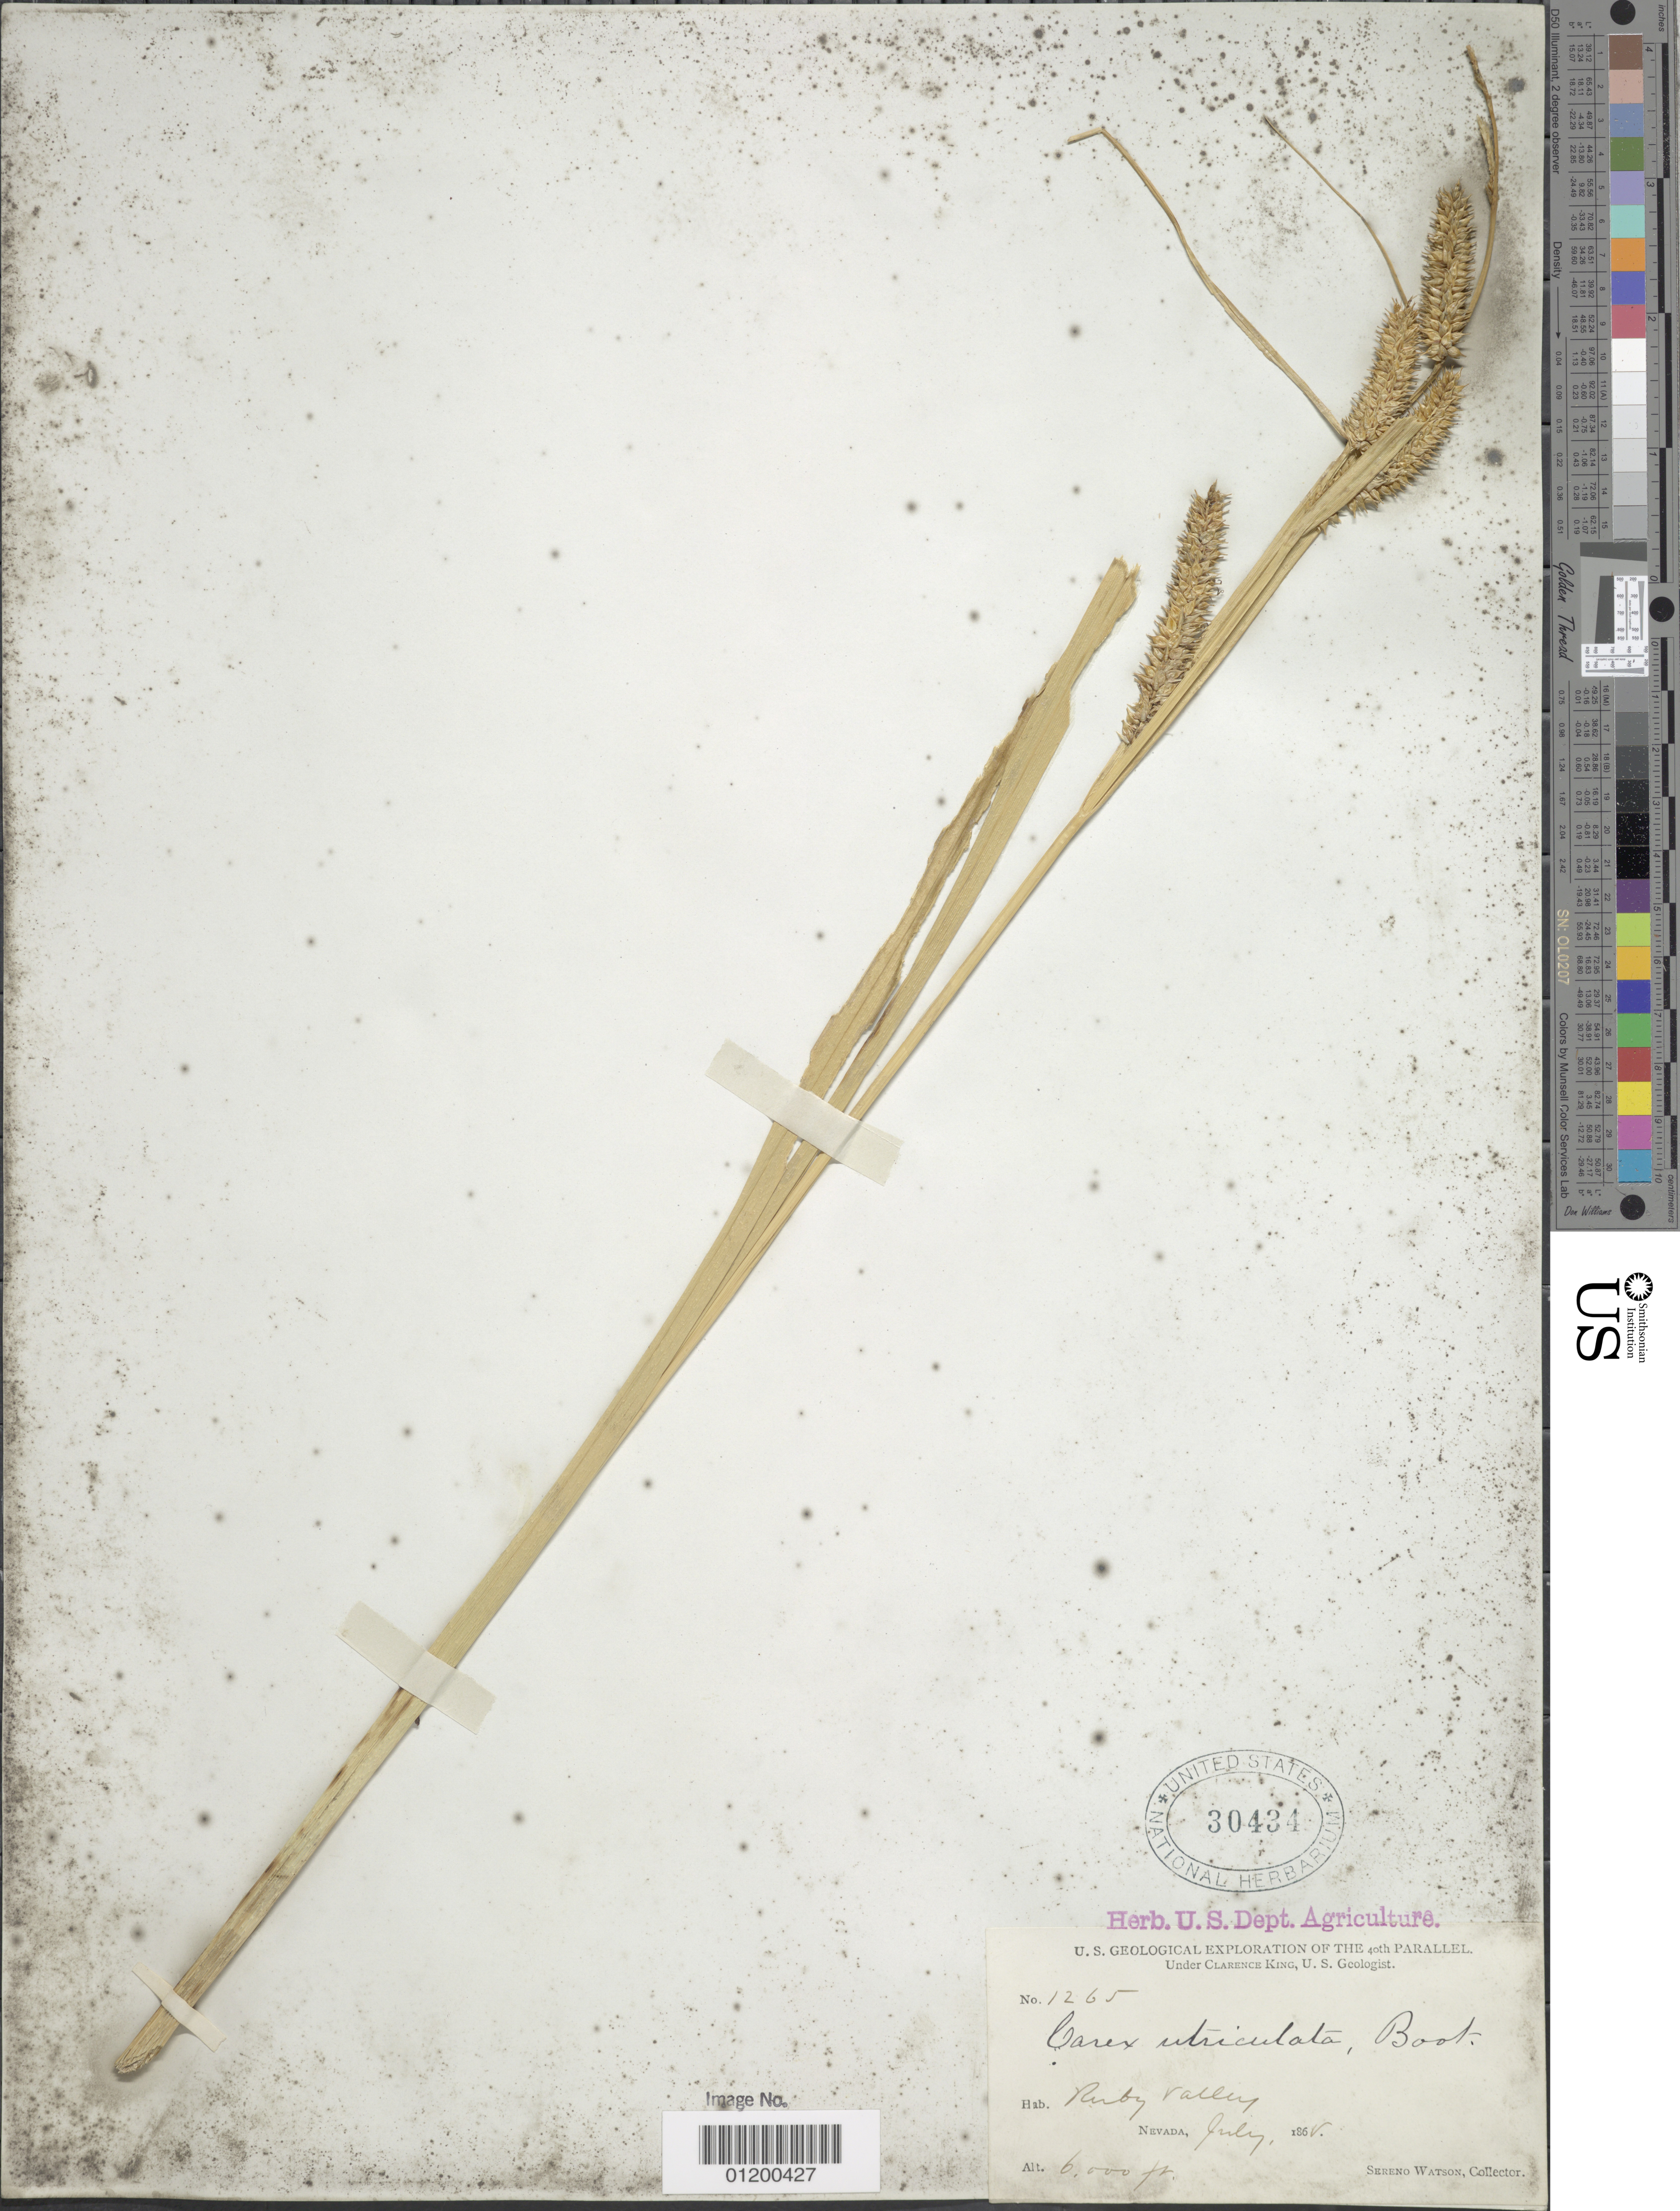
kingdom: Plantae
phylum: Tracheophyta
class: Liliopsida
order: Poales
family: Cyperaceae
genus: Carex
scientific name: Carex utriculata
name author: Boott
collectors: S. Watson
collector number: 1265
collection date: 1868-07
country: United States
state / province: Nevada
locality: Ruby Valley.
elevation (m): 1829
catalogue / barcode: US 30434